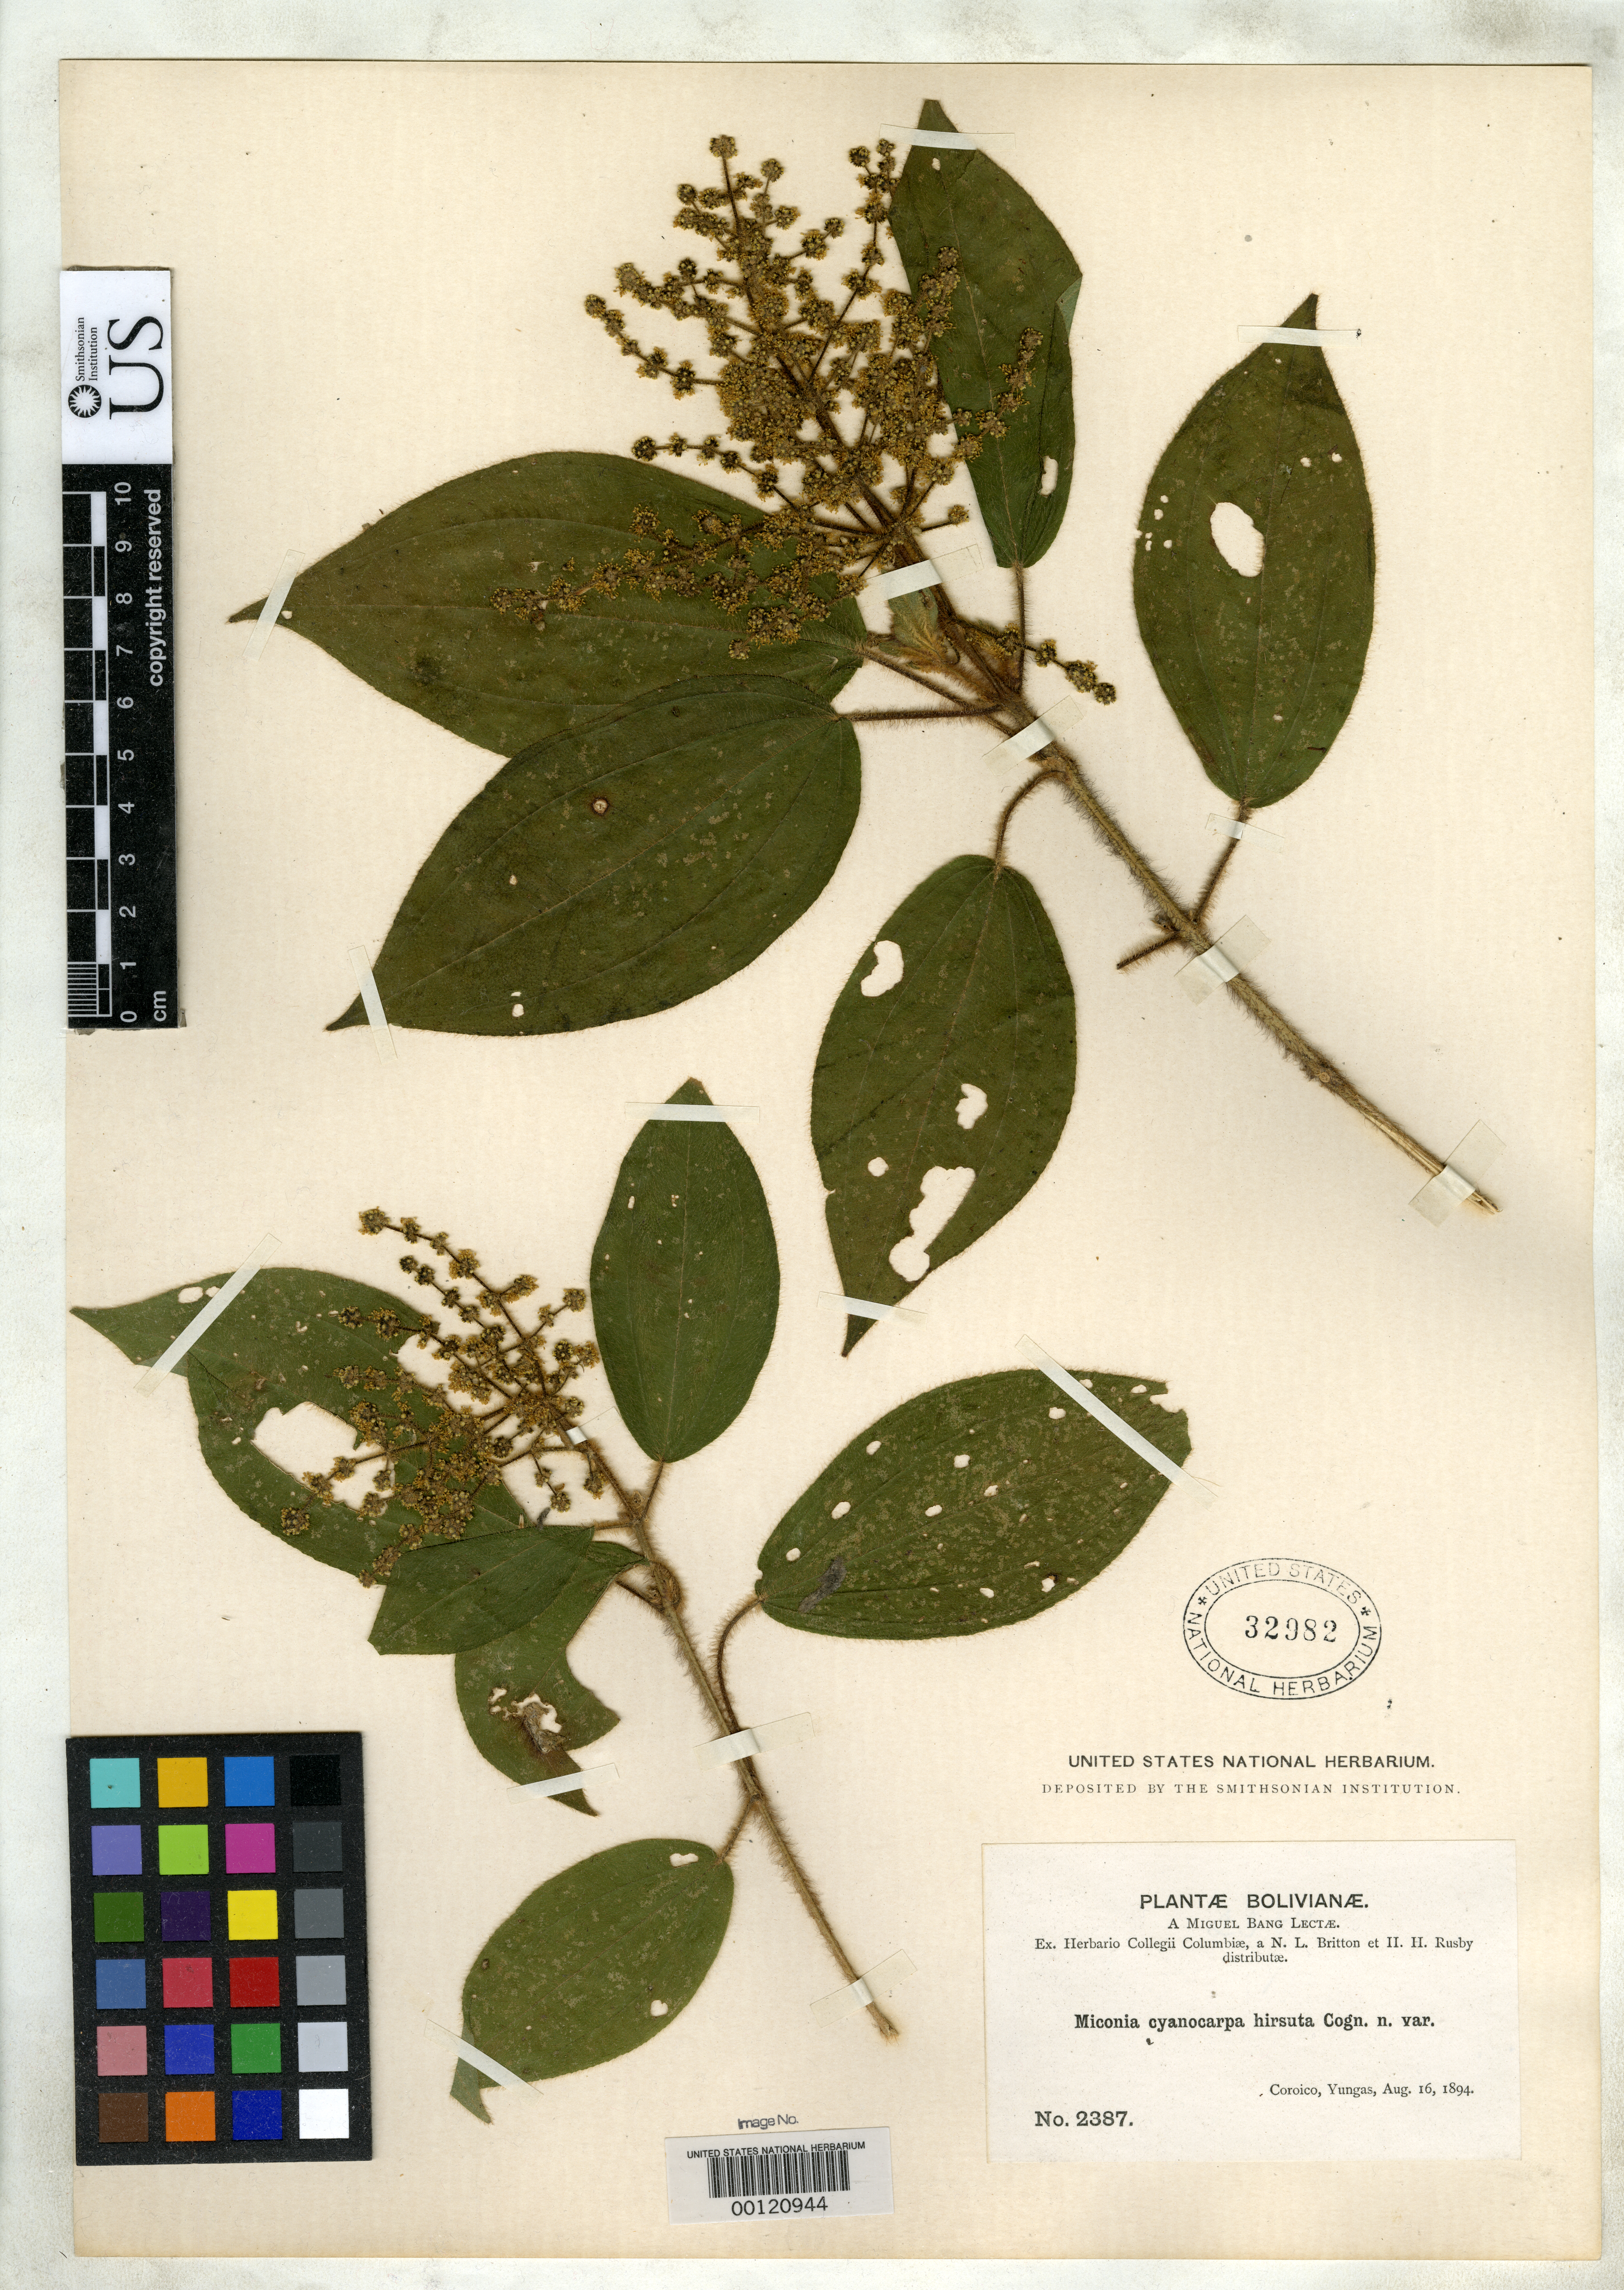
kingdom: Plantae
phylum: Tracheophyta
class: Magnoliopsida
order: Myrtales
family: Melastomataceae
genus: Miconia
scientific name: Miconia cyanocarpa var. hirsuta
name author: Cogn.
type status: Isotype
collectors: M. Bang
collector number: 2387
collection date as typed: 16 Aug 1894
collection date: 1894-08-16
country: Bolivia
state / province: La Paz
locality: Coroico.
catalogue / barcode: US 32982